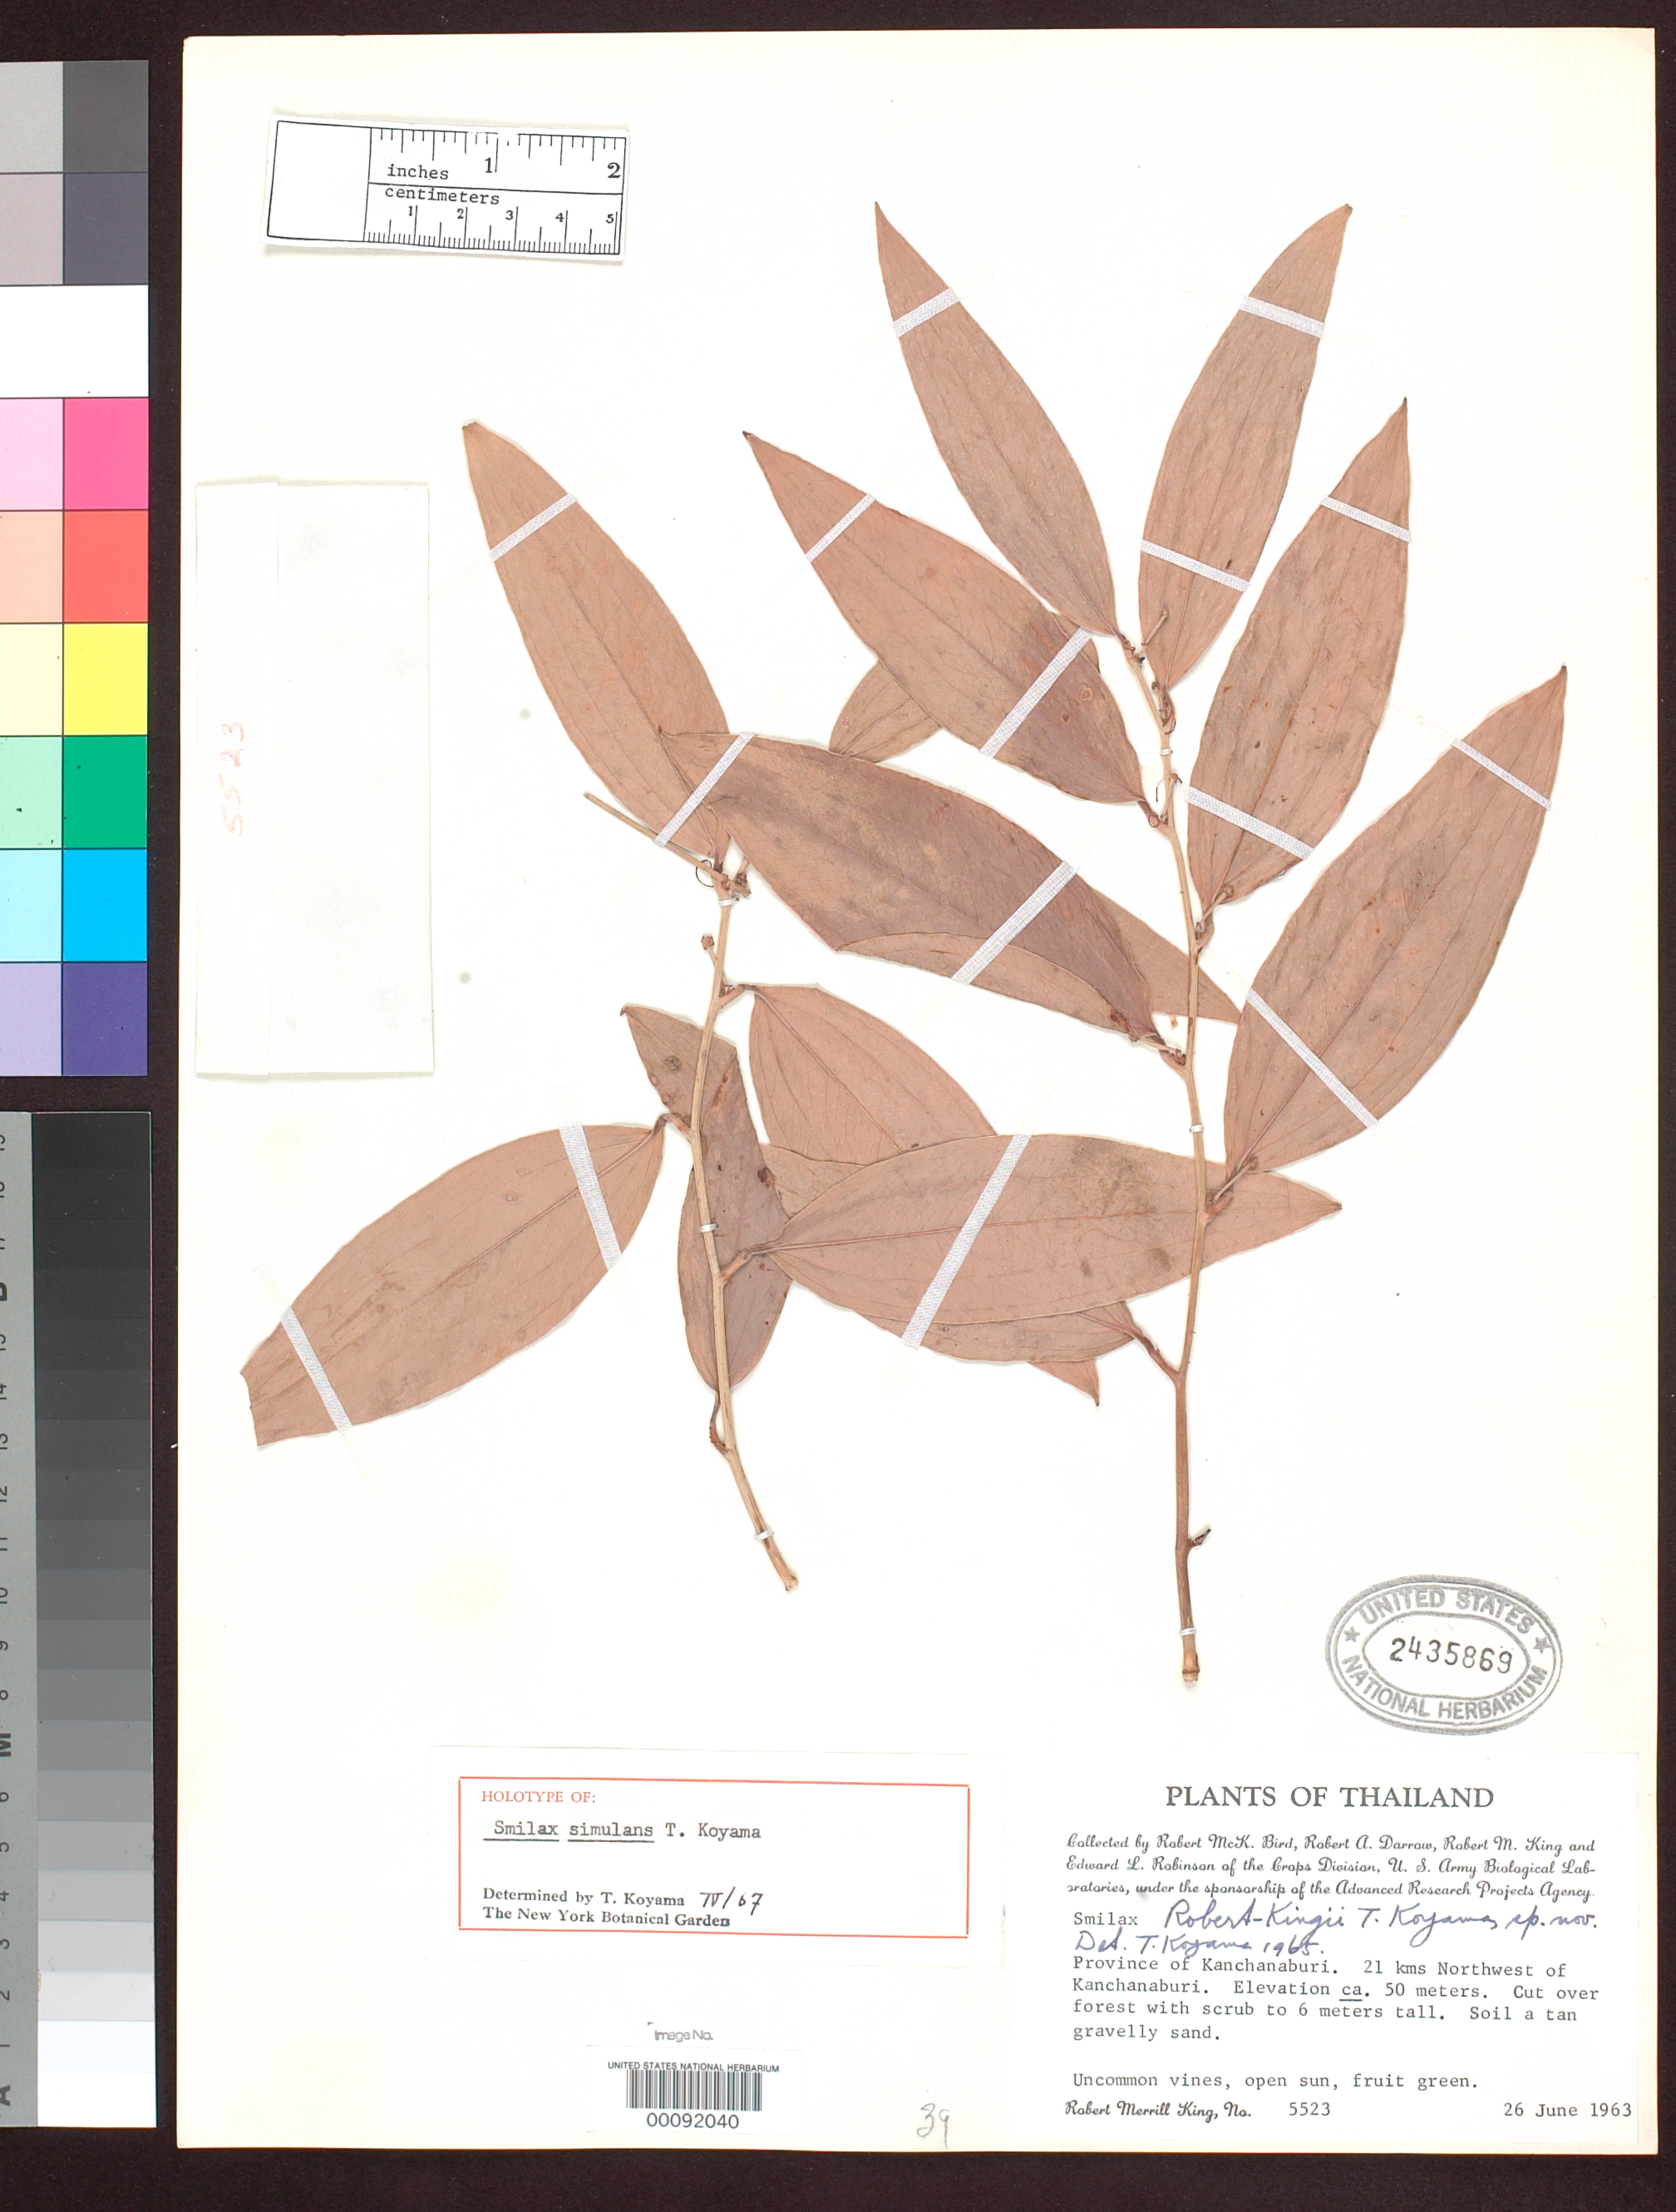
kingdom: Plantae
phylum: Tracheophyta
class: Liliopsida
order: Liliales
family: Smilacaceae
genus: Smilax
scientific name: Smilax simulans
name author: T. Koyama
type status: Holotype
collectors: R. M. King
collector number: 5523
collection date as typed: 26 Jun 1963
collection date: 1963-06-26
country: Thailand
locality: Northwest of Kanchanaburi.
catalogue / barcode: US 2435869